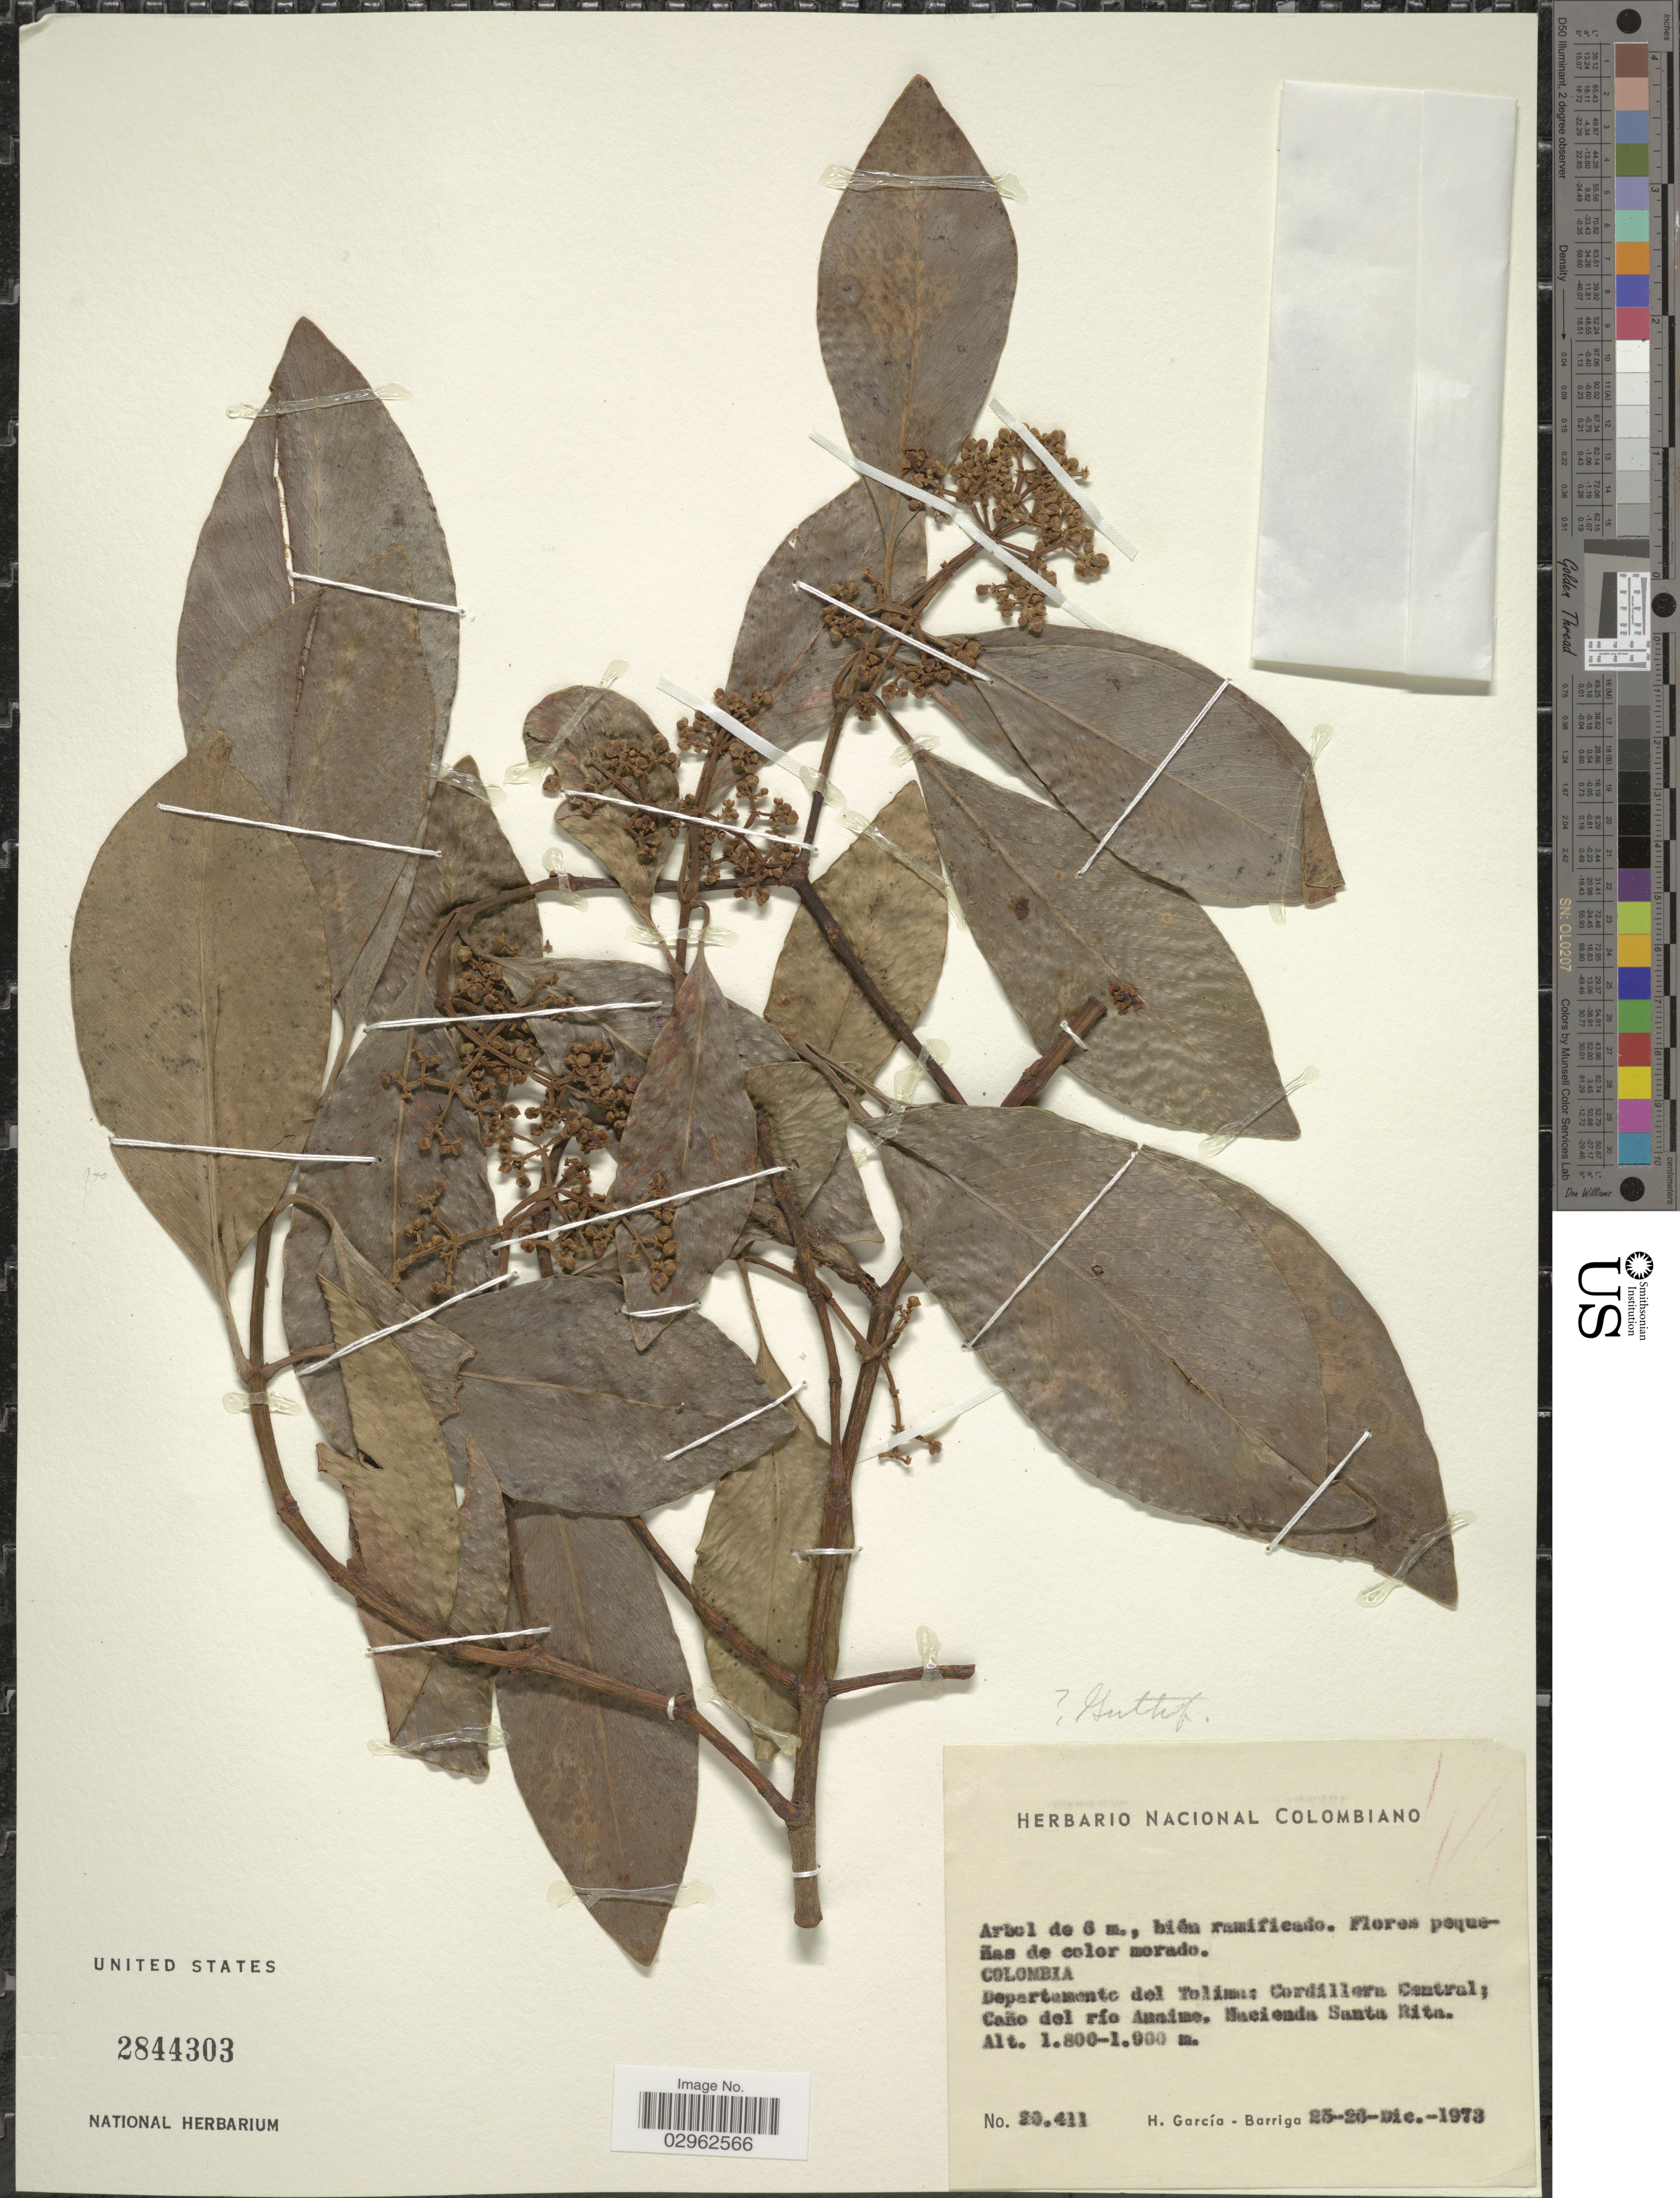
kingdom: Plantae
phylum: Tracheophyta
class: Magnoliopsida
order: Malpighiales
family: Clusiaceae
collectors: H. García Barriga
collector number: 20411*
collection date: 1973-12-25/1973-12-26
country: Colombia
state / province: Tolima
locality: Departamento del Tolima: Cordillera Central; Caño del río Anaime. Hacienda Santa Rita.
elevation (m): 1800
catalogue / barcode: US 2844303